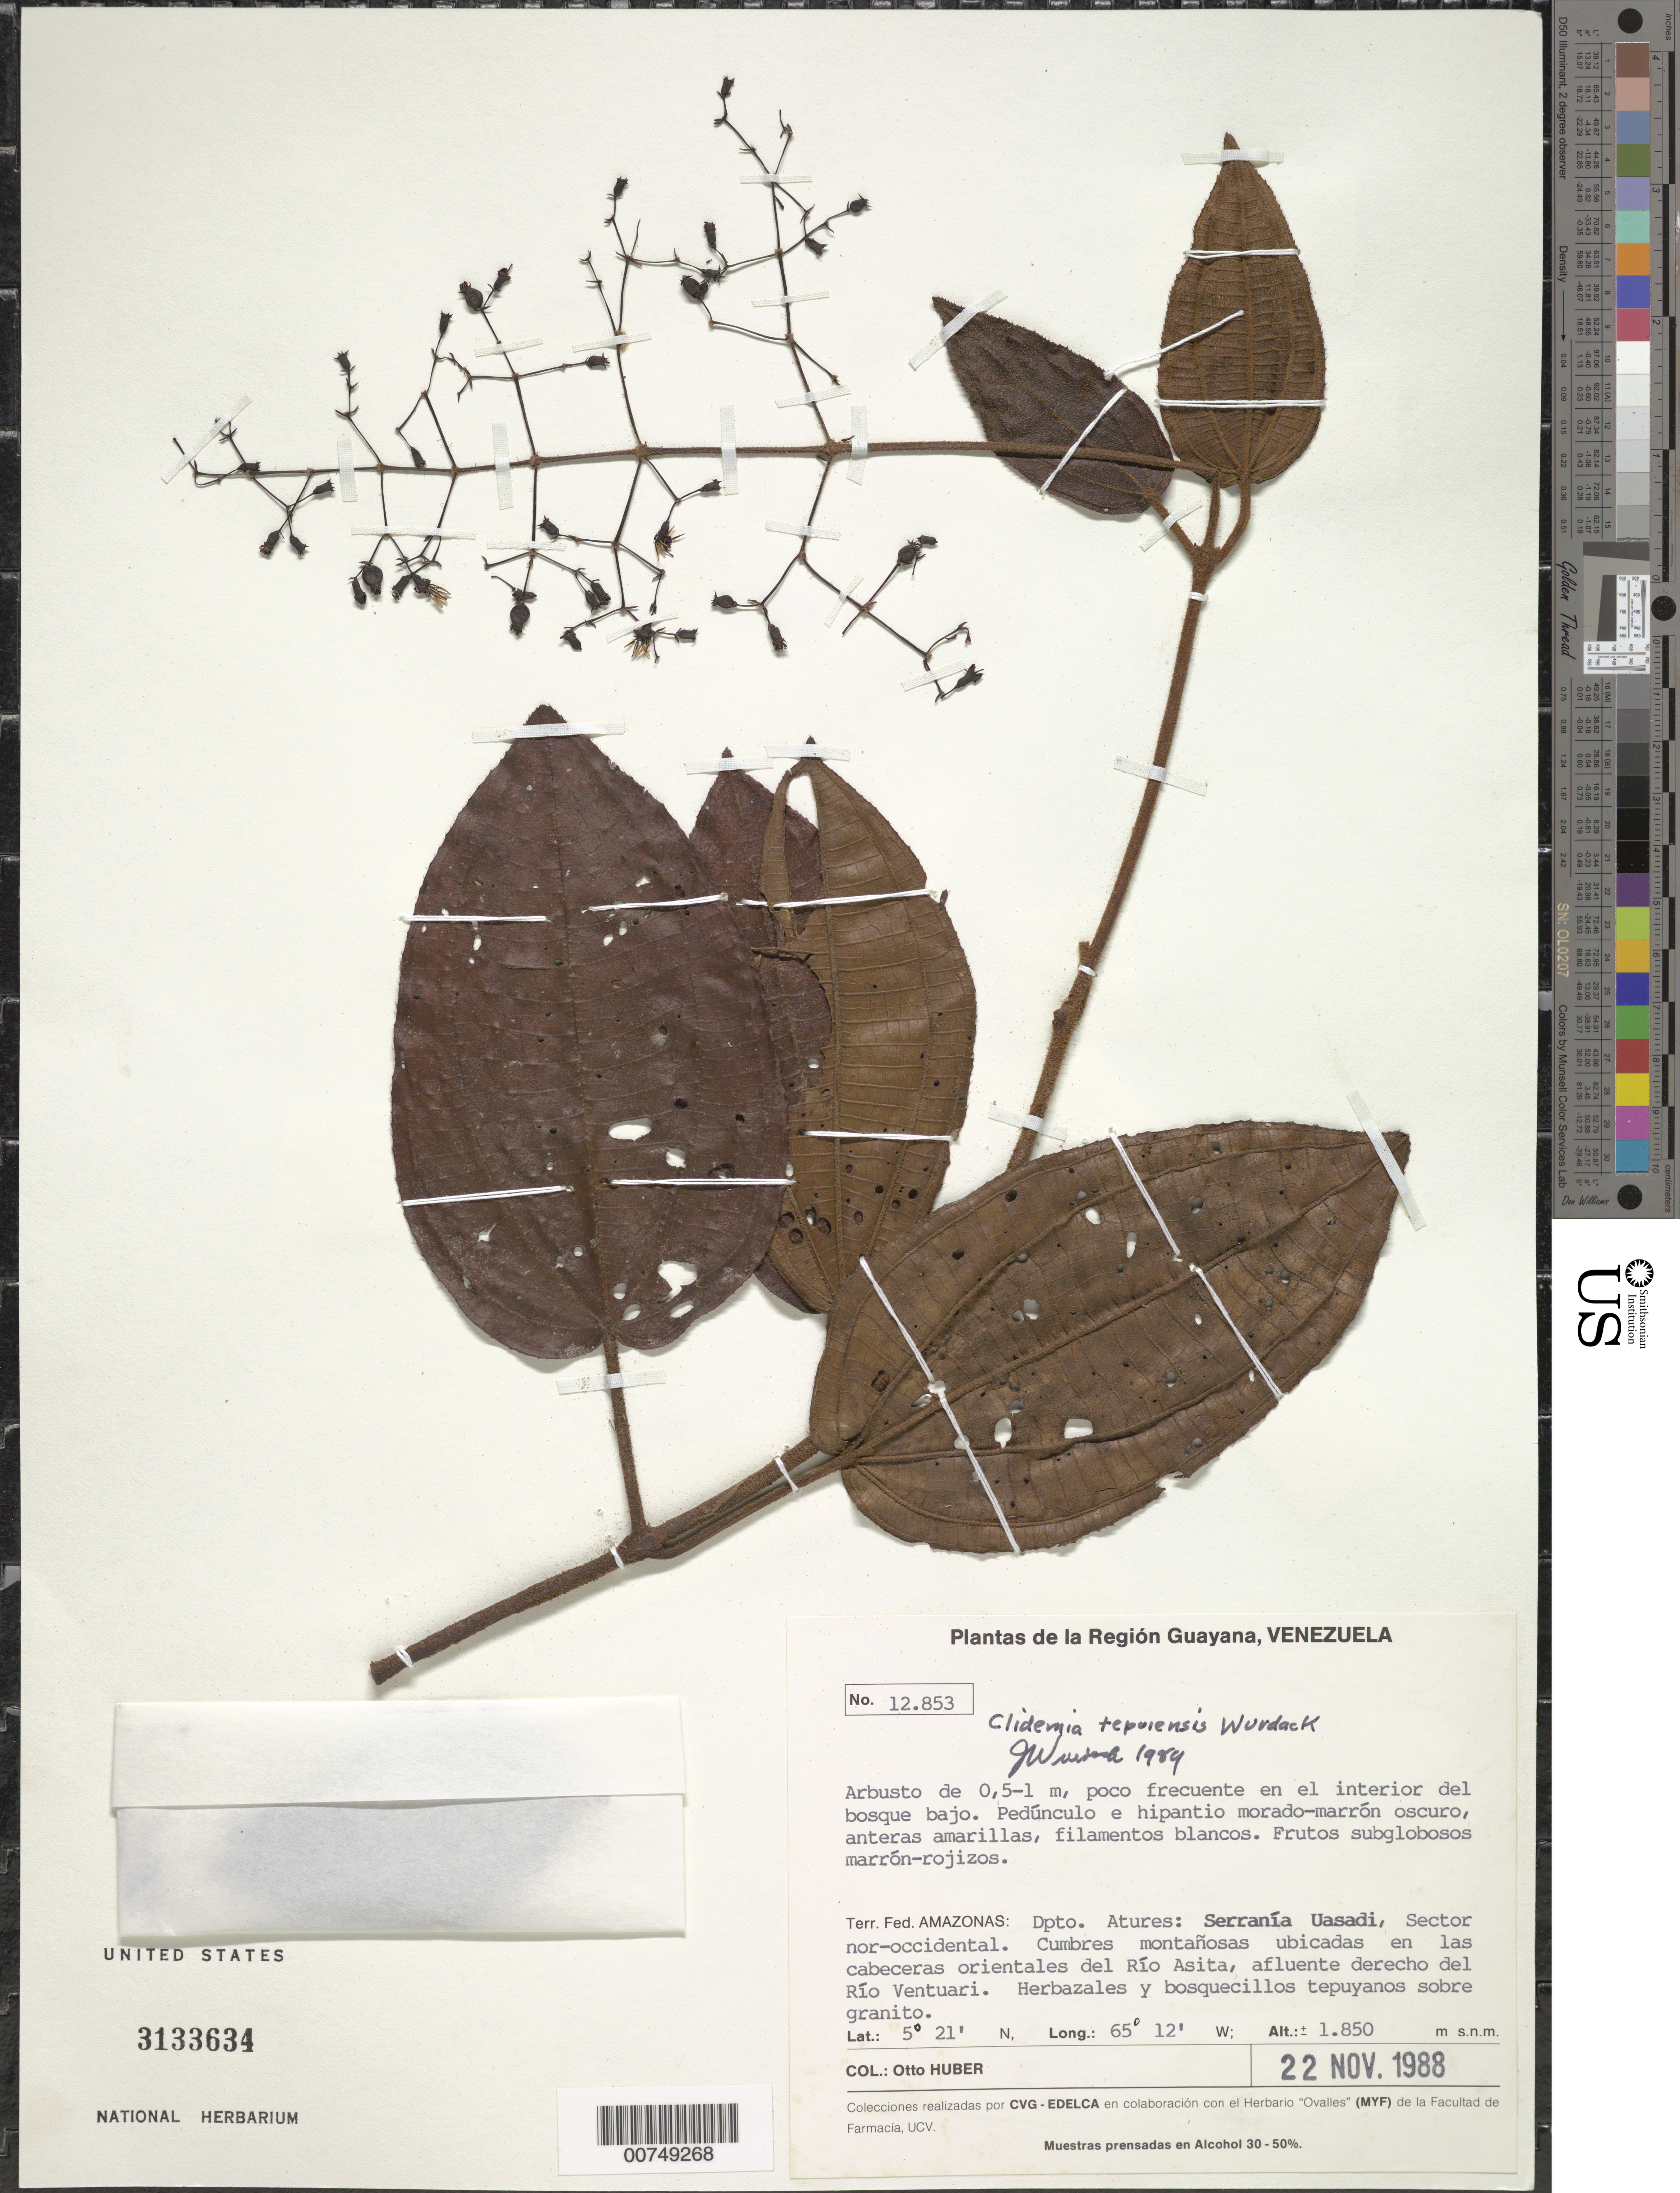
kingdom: Plantae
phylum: Tracheophyta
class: Magnoliopsida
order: Myrtales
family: Melastomataceae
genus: Clidemia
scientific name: Clidemia tepuiensis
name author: Wurdack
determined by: Wurdack, John J., (US), US (UNITED STATES)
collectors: O. Huber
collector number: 12853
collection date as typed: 22-Nov-88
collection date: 1988-11-22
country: Venezuela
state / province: Amazonas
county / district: Atures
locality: Serrania Uasadi, sector nor-occidental; cabeceras orientales del Río Asita, afluente derecho del Río Ventuari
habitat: Cumbres montanosas ubicadas en las cabeceras; herbazales y bosquecillos tepuyanos sobre granito; el interior del bosque bajo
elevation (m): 1850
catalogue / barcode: US 3133634